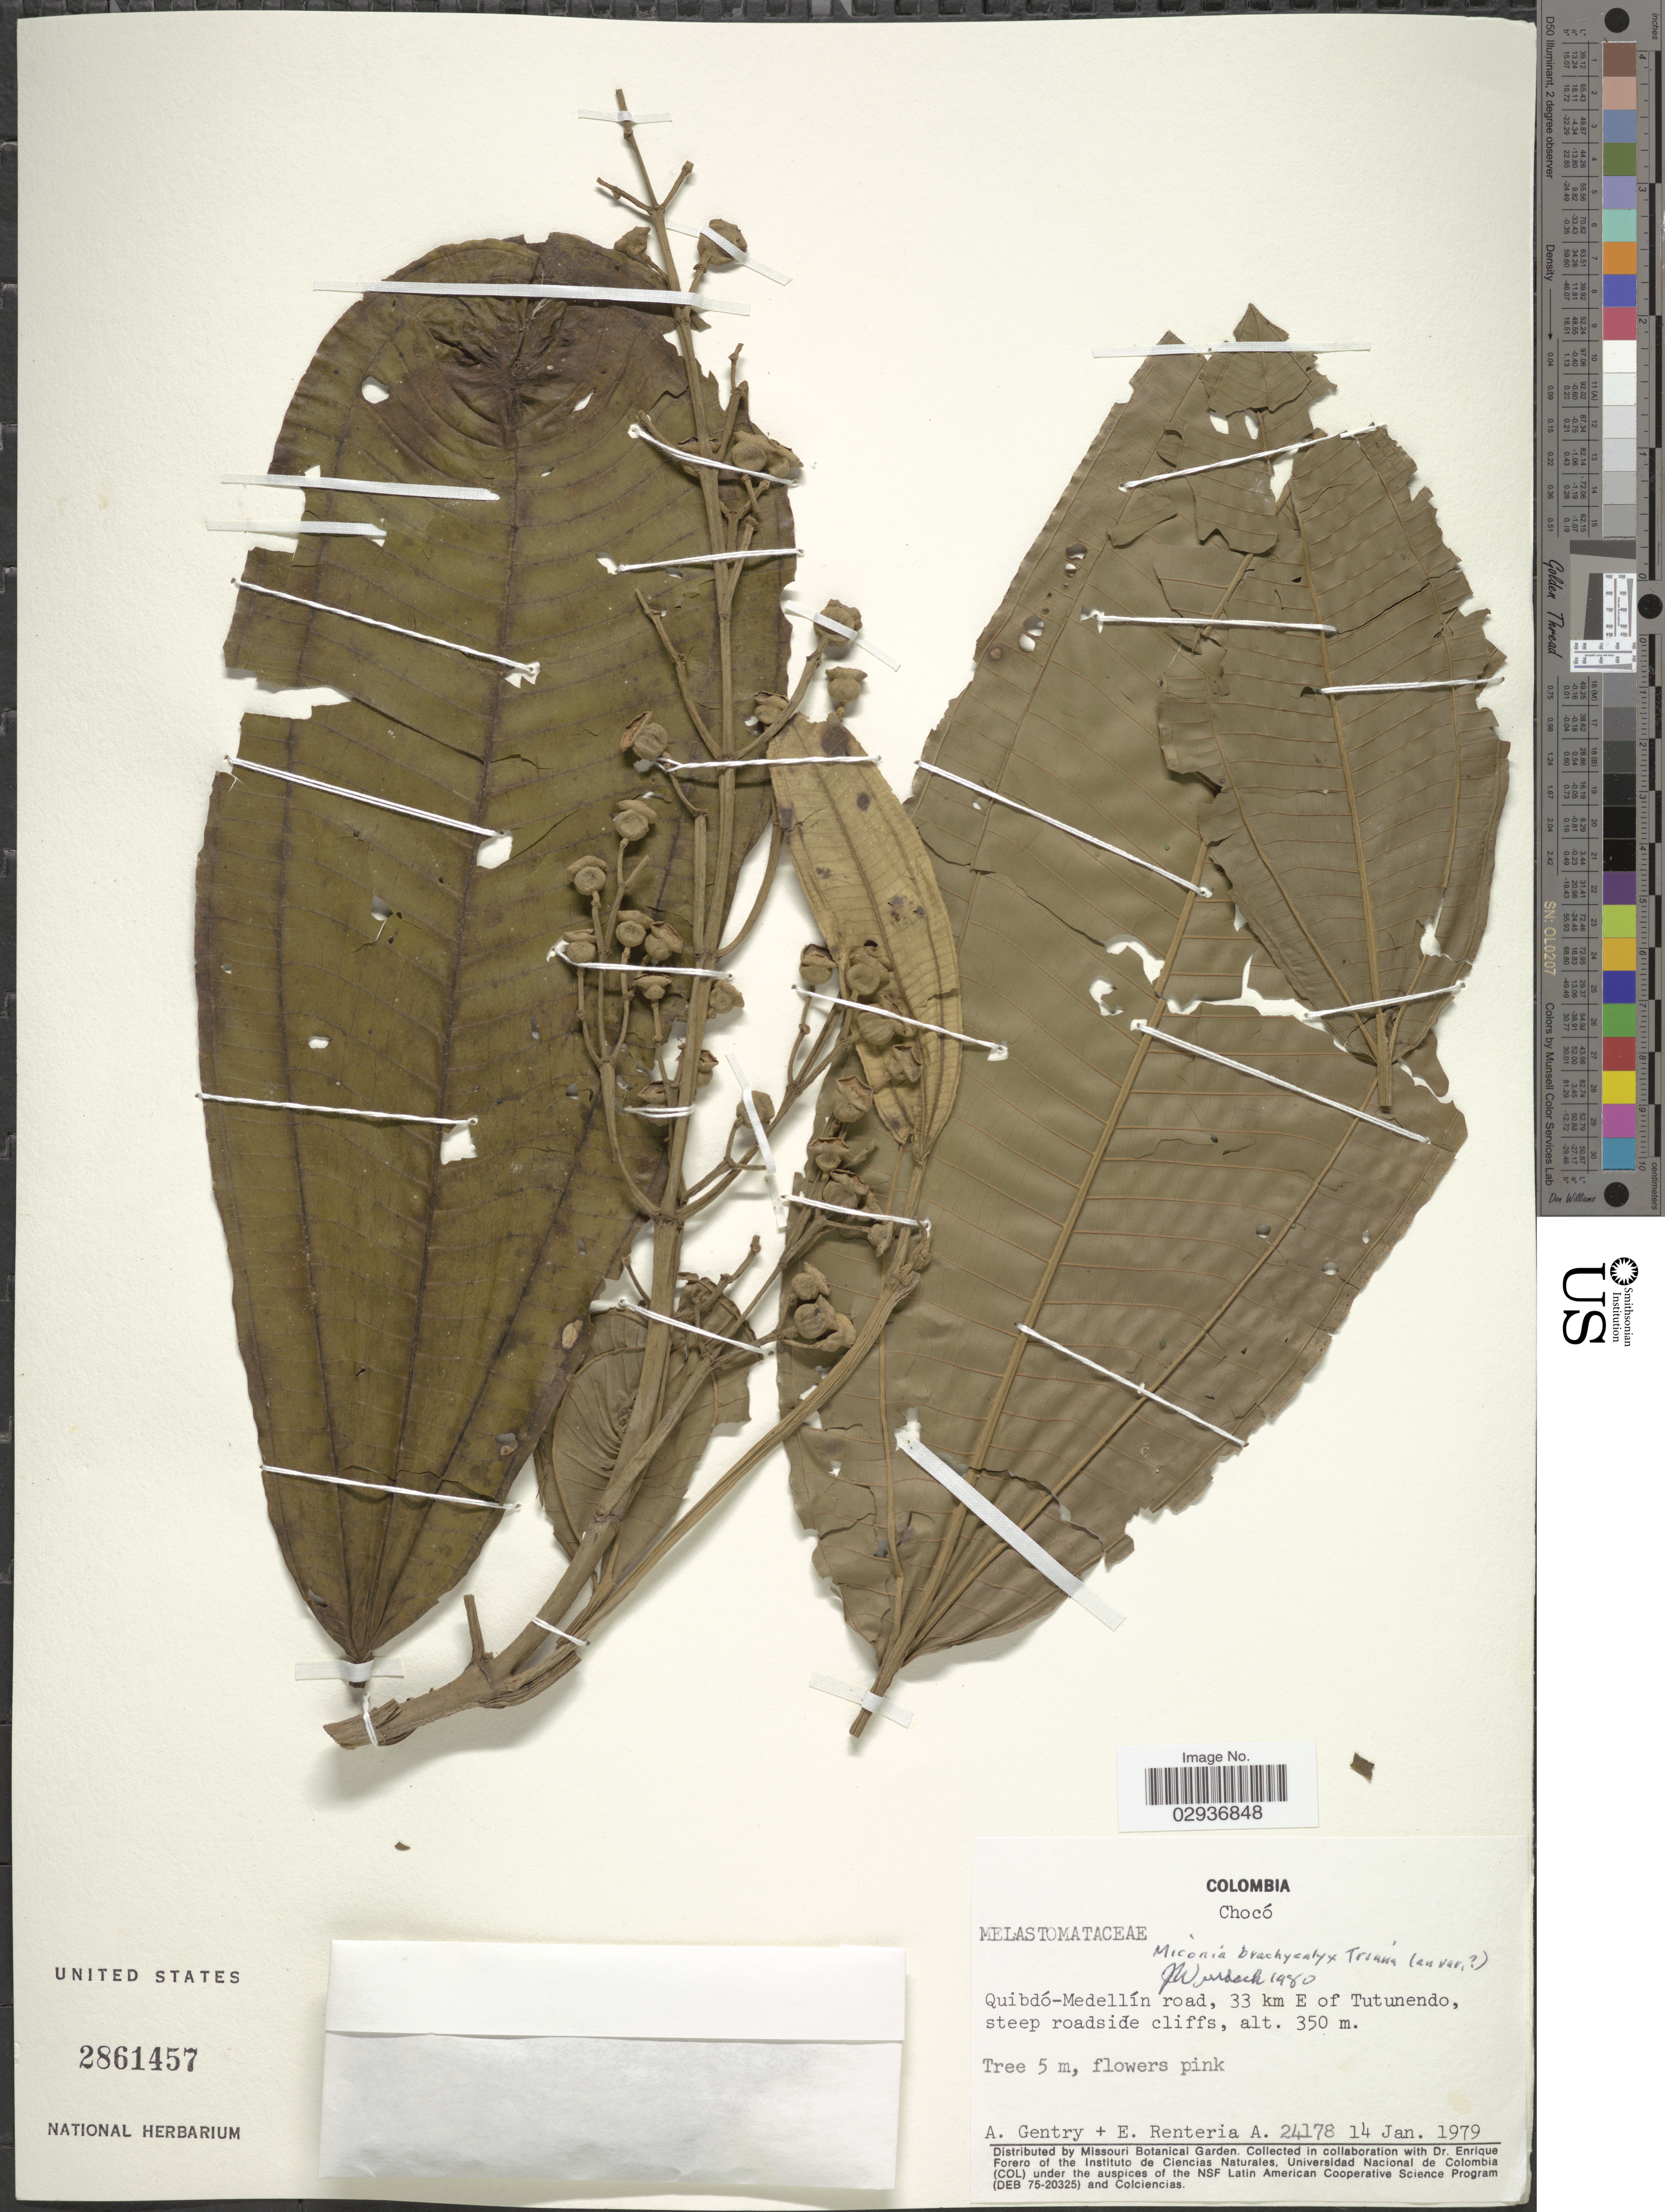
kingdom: Plantae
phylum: Tracheophyta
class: Magnoliopsida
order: Myrtales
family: Melastomataceae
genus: Miconia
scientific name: Miconia brachycalyx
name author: Triana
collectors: A. H. Gentry & E. Renteria A.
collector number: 24178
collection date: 1979-01-14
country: Colombia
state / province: Chocó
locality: Quibdó-Medellín road, 33 km E of Tutunendo.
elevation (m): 350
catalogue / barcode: US 2861457